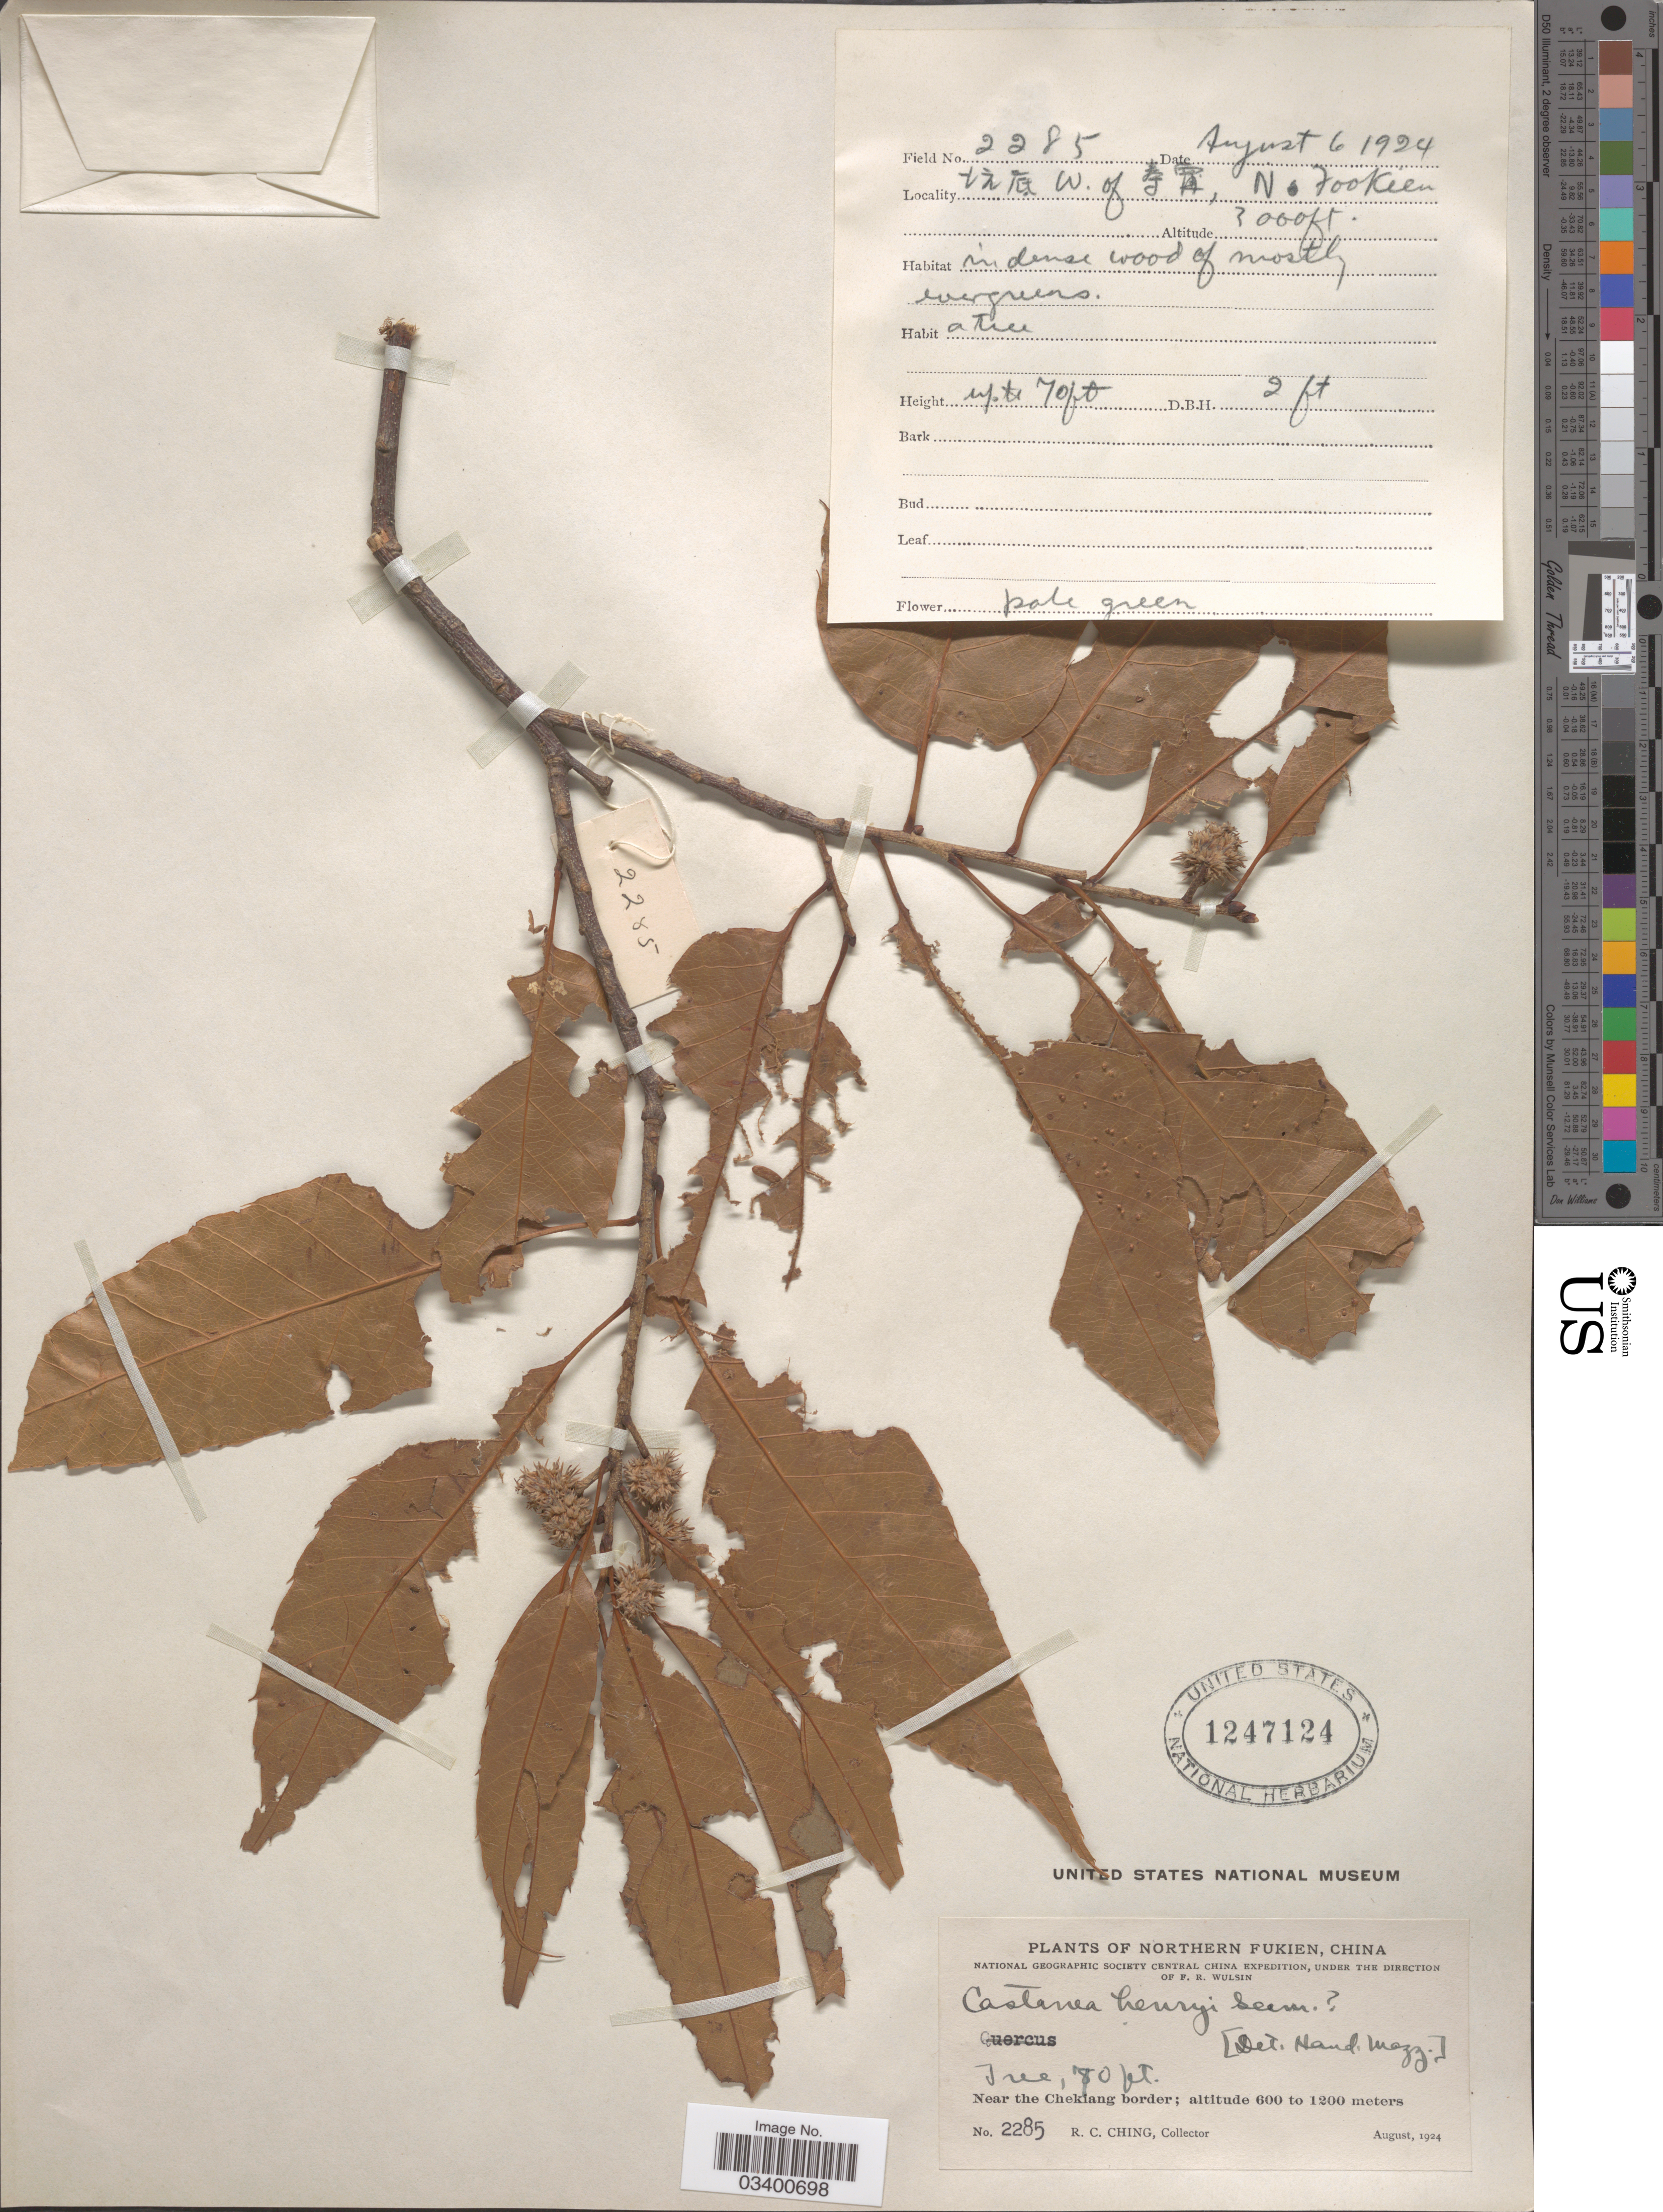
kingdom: Plantae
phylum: Tracheophyta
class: Magnoliopsida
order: Fagales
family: Fagaceae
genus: Castanea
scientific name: Castanea henryi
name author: (Skan) Rehder & E.H. Wilson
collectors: R. C. Ching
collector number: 2285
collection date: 1924-08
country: China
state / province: Fujian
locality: Northern Fukien. Near the Chekiang border.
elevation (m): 600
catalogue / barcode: US 1247124